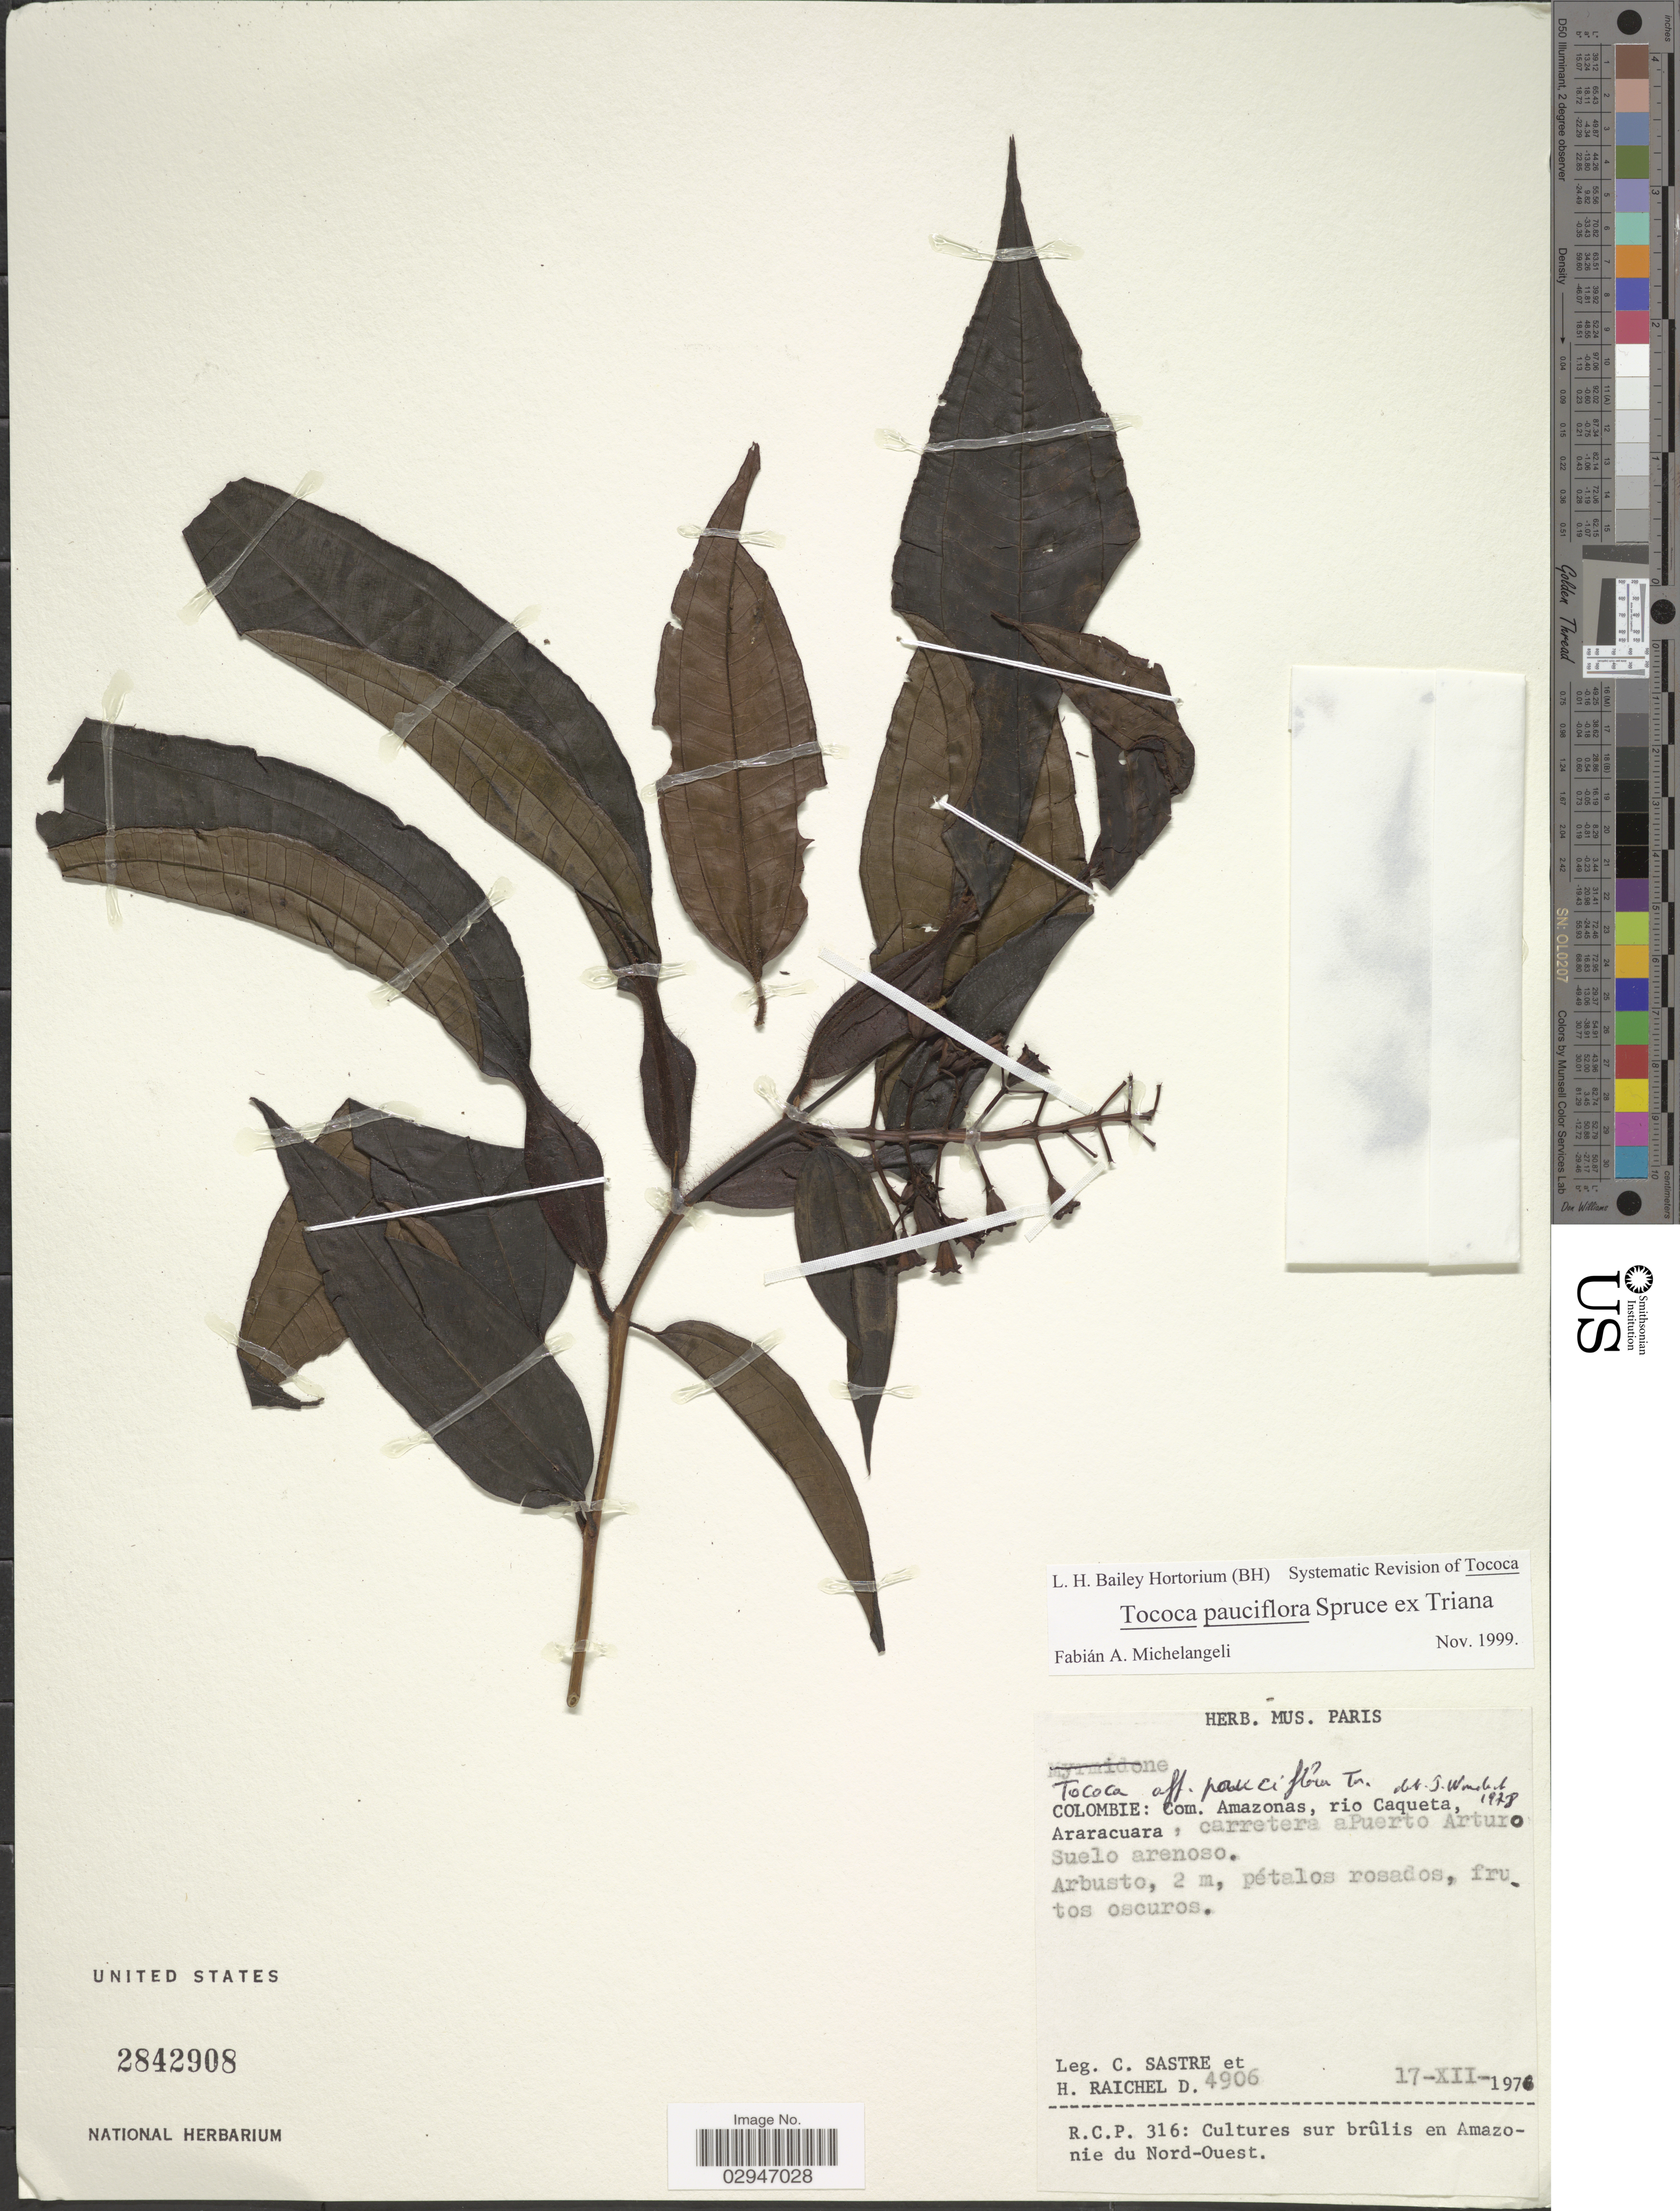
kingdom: Plantae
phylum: Tracheophyta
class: Magnoliopsida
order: Myrtales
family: Melastomataceae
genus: Tococa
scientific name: Tococa pauciflora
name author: Spruce ex Triana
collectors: C. Sastre & H. Raichel D.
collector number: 4906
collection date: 1976-12-17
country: Colombia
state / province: Amazônas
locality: Com. Amazonas, rio Caqueta. Araracuara, carretera a Puerto Arturo Suelo arenoso.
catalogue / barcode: US 2842908